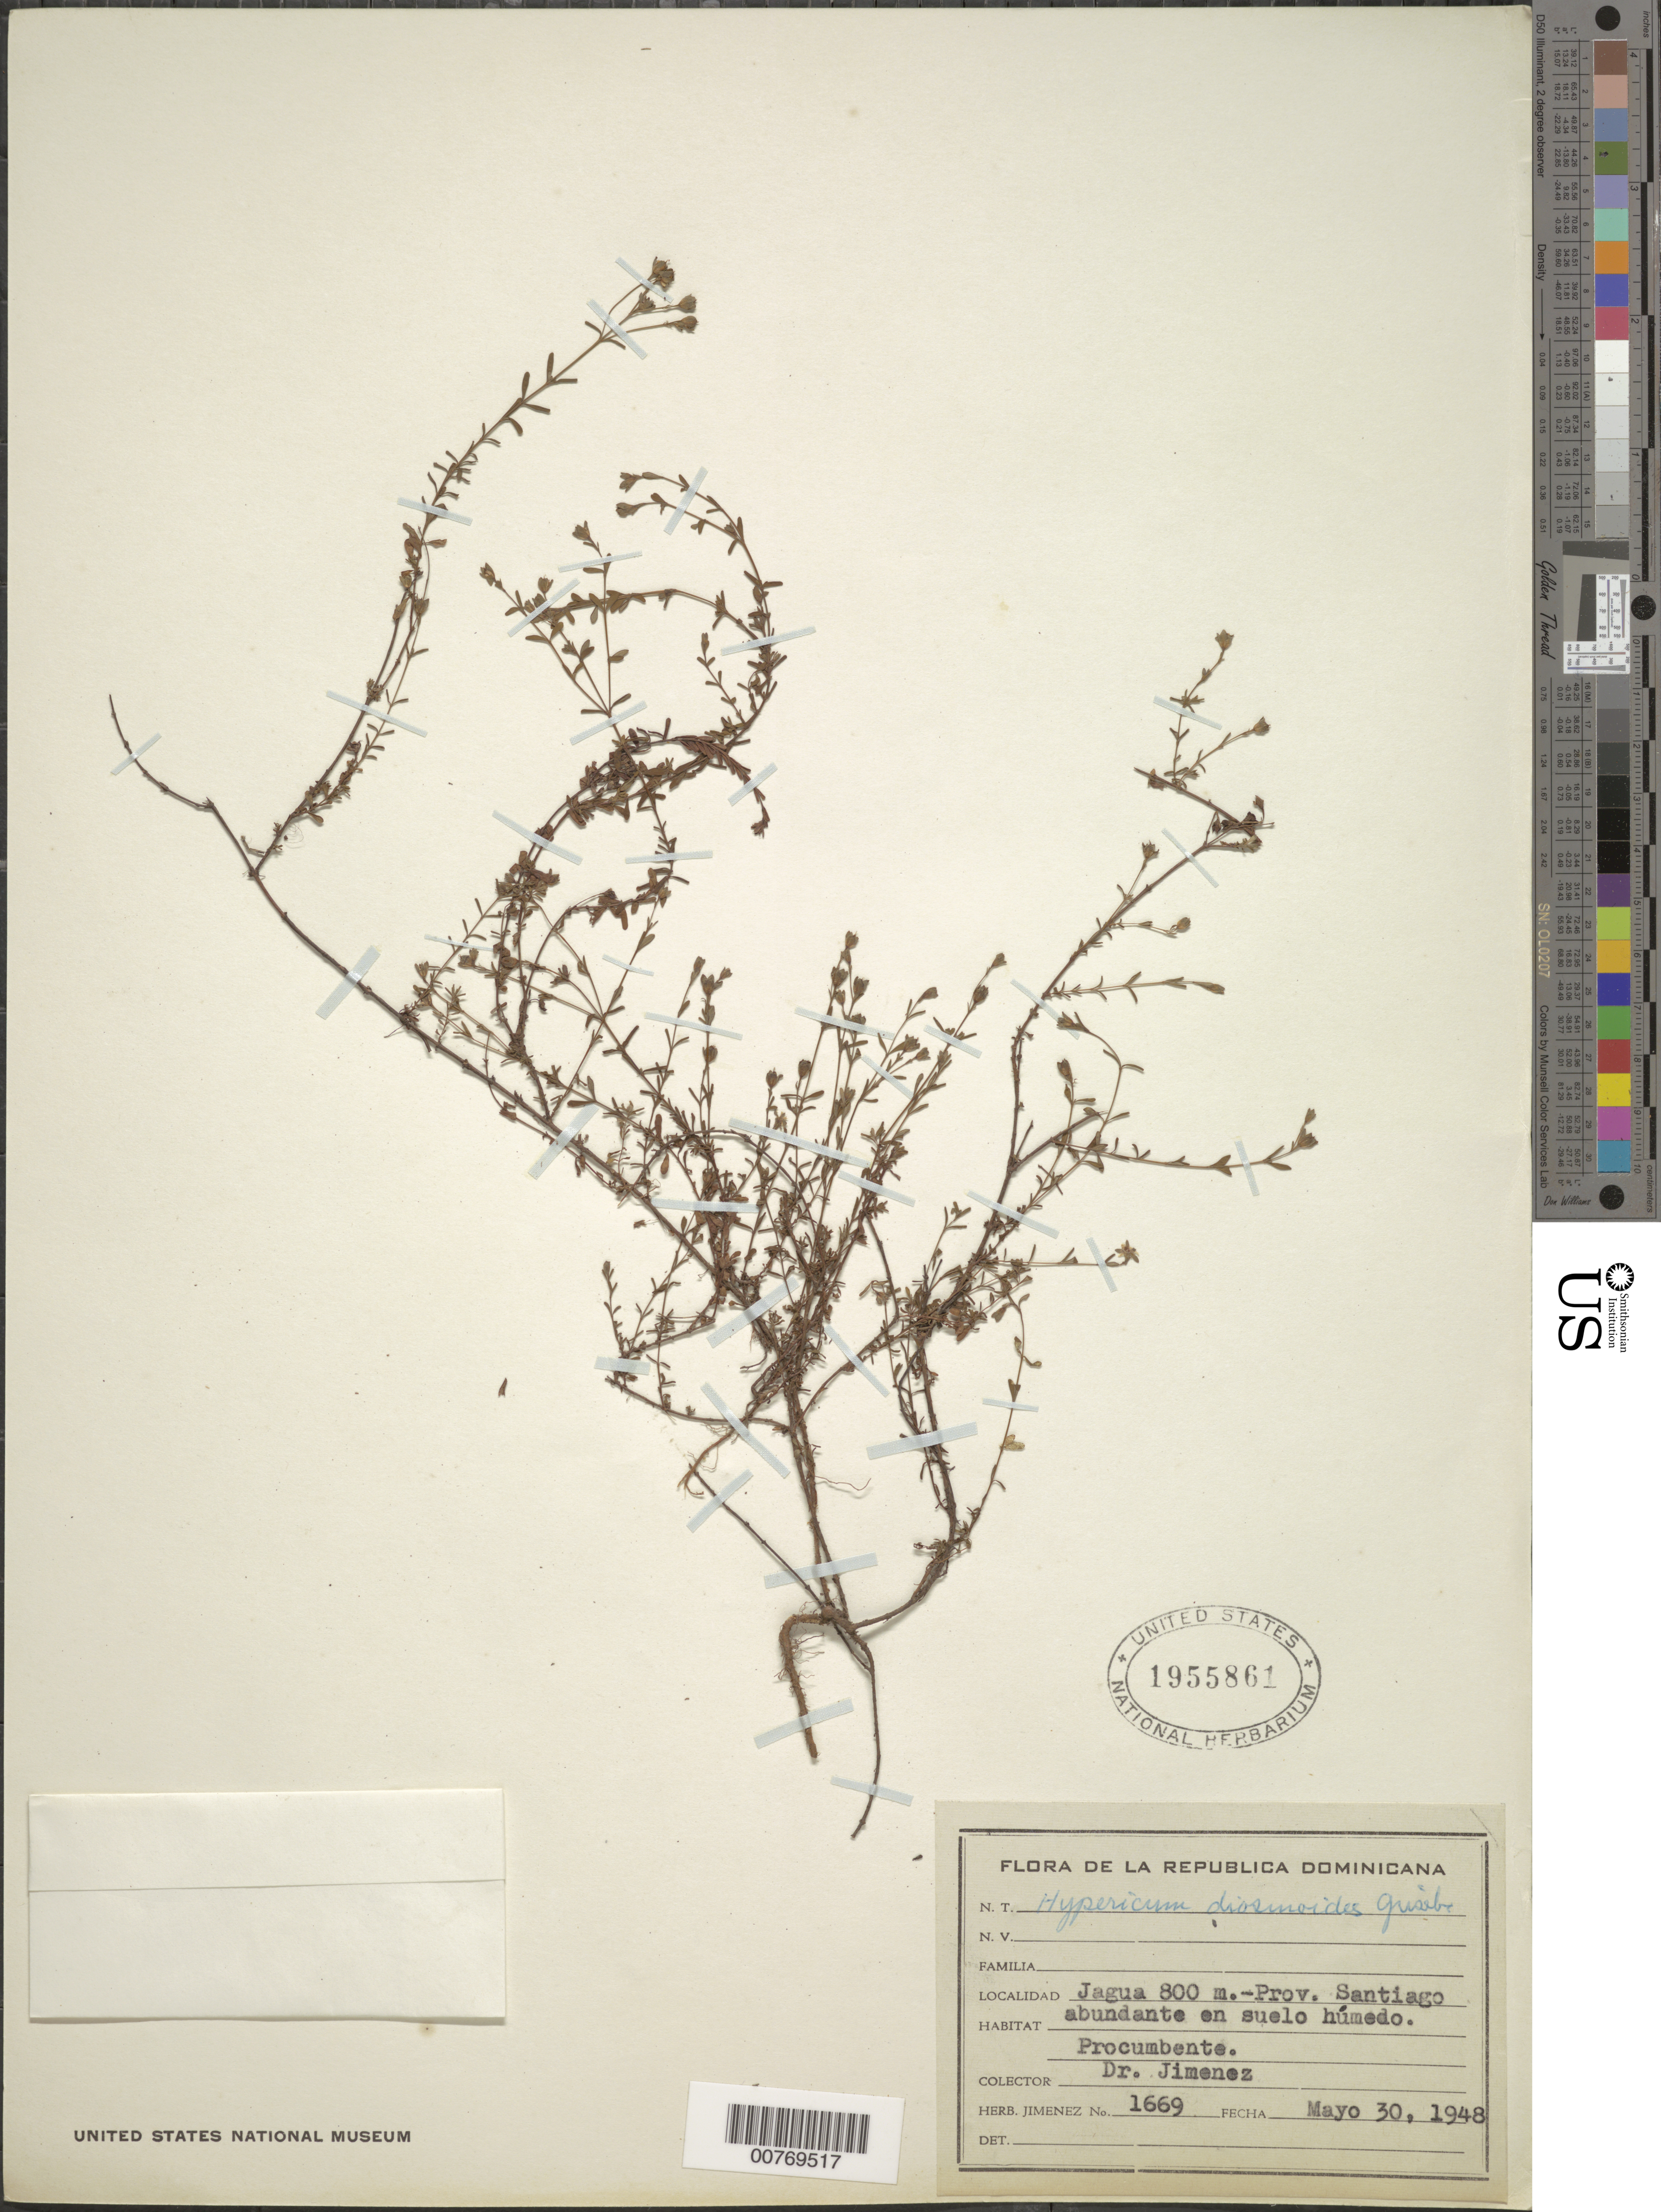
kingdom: Plantae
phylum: Tracheophyta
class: Magnoliopsida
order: Malpighiales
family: Hypericaceae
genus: Hypericum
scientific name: Hypericum diosmoides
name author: Griseb.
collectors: J. J. Jiménez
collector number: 1669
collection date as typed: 30 May 1948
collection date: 1948-05-30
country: Dominican Republic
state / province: Santiago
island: Hispaniola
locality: Jagua.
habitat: Wet places.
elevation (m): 800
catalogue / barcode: US 1955861